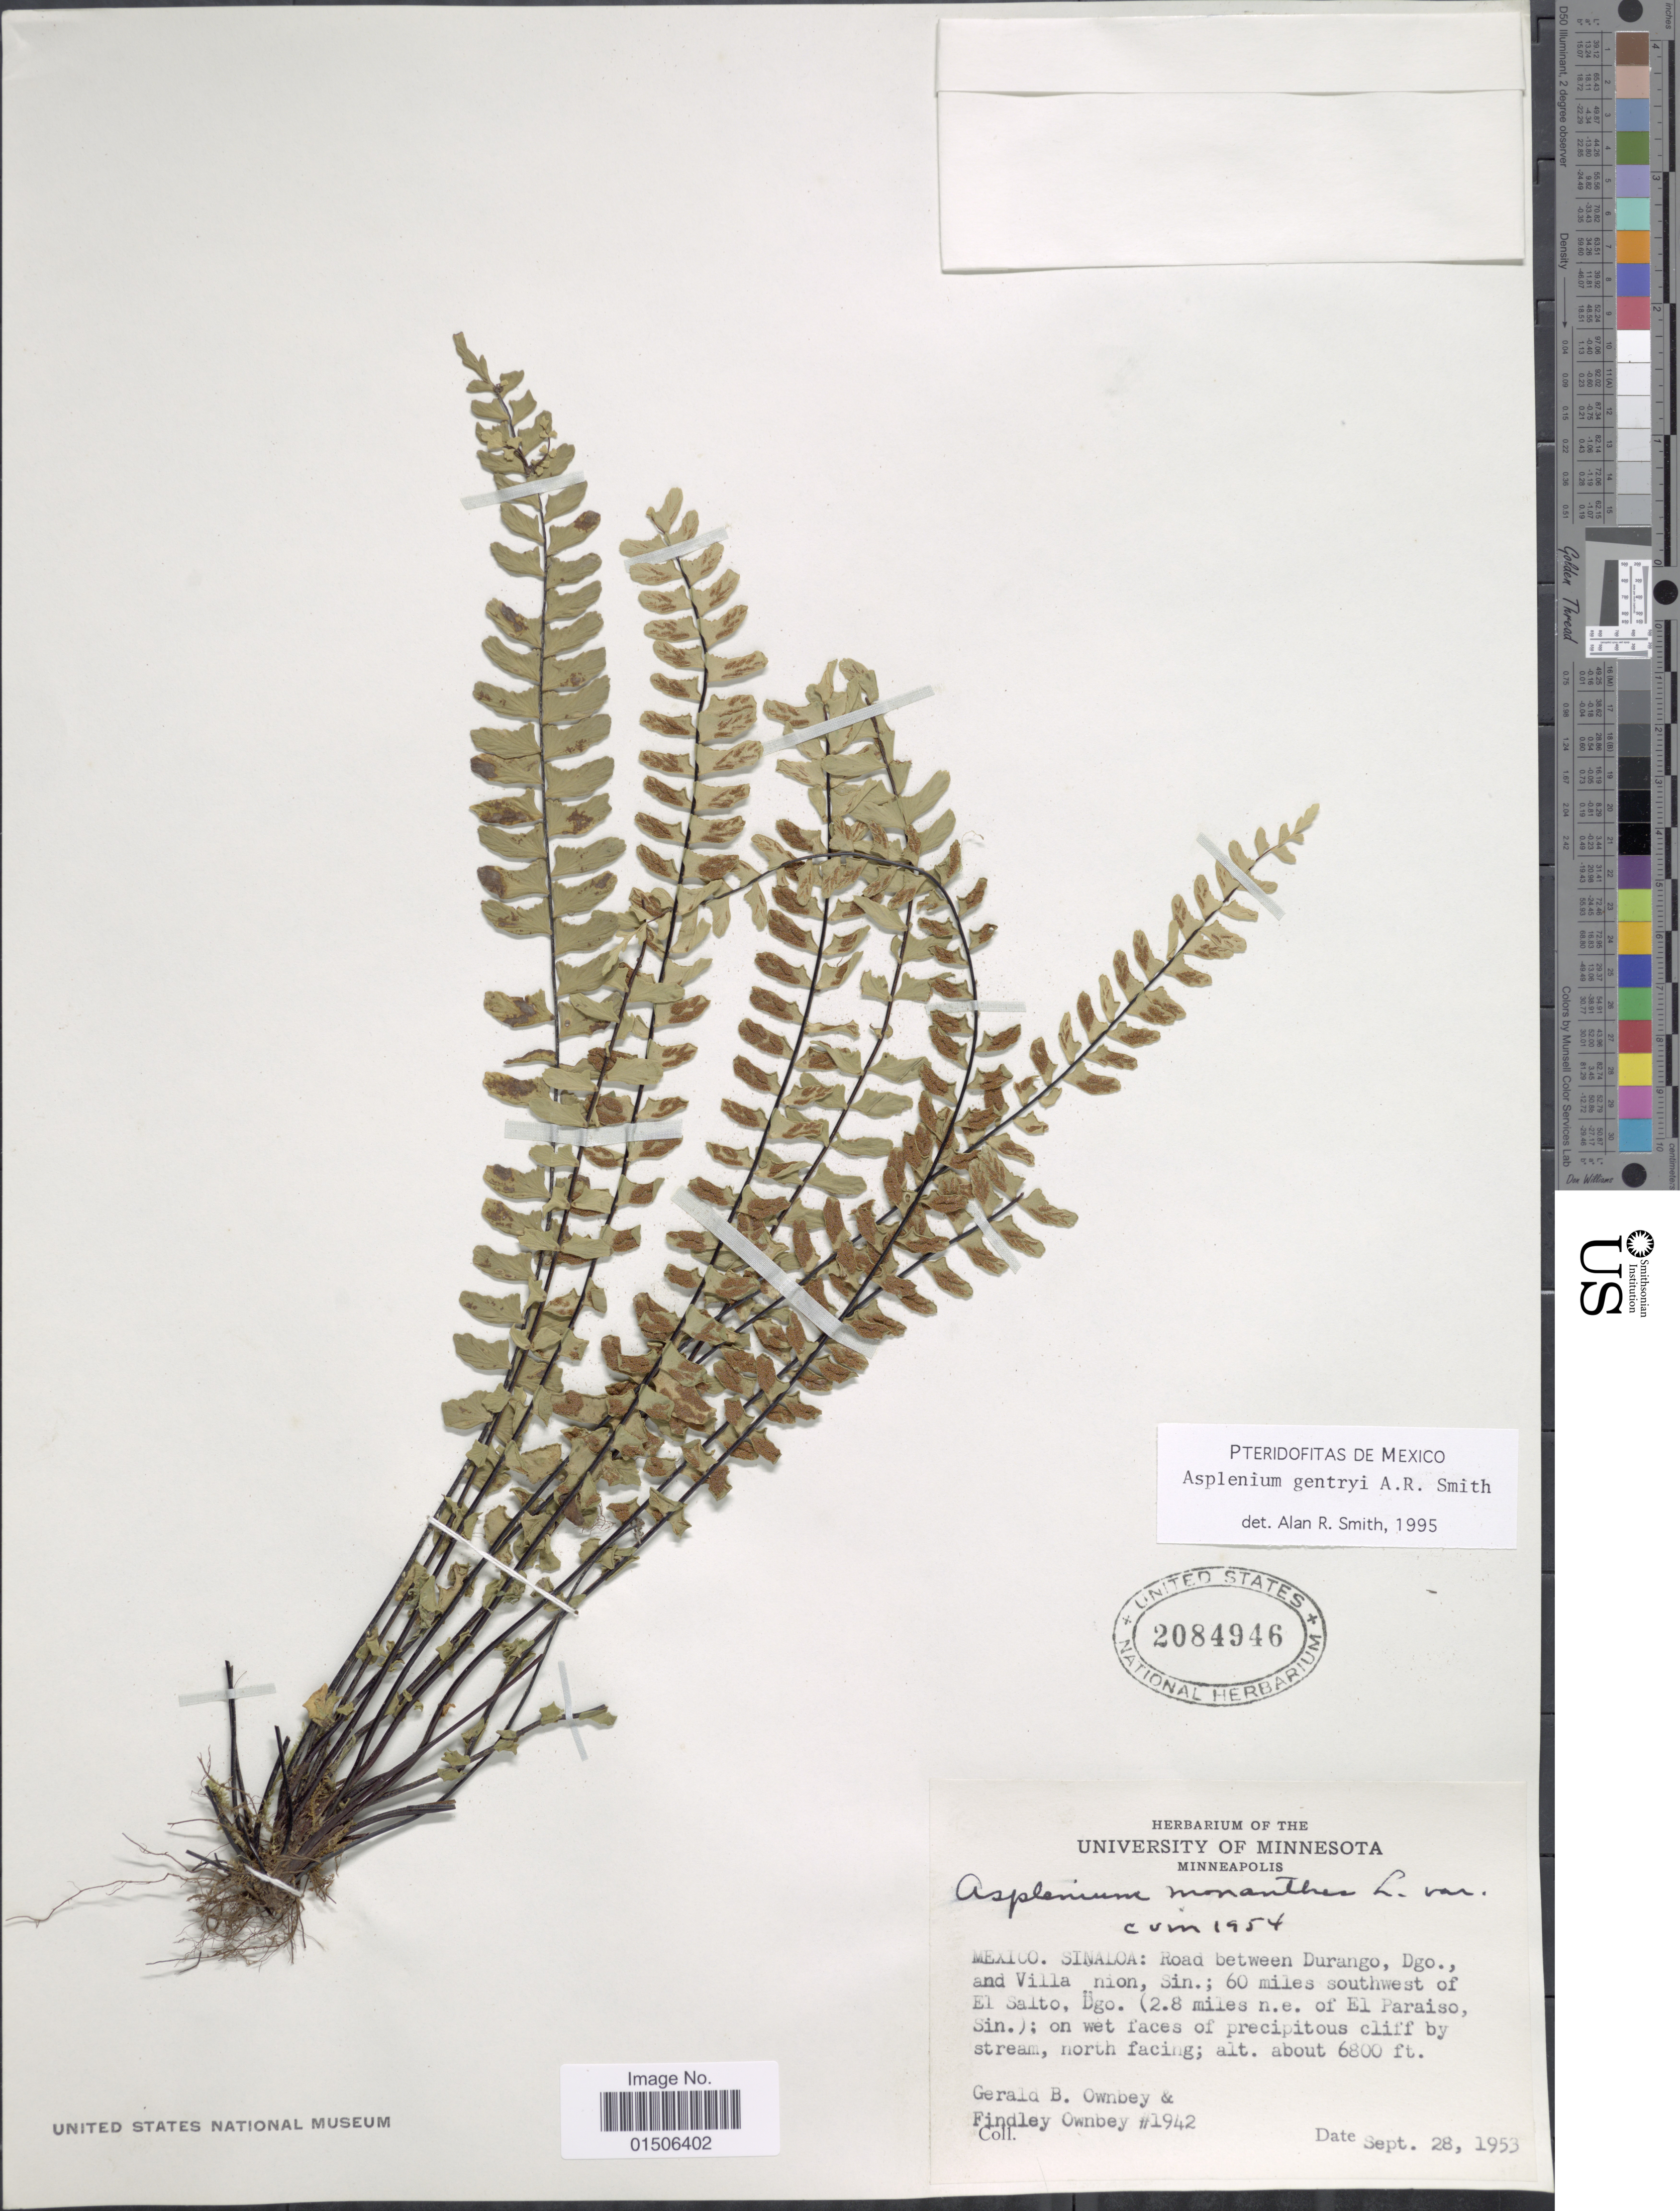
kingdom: Plantae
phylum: Tracheophyta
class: Polypodiopsida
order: Polypodiales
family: Aspleniaceae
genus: Asplenium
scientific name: Asplenium gentryi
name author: A.R. Sm.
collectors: G. B. Ownbey & F. Ownbey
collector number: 1942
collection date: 1953-09-28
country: Mexico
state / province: Sinaloa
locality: Road between Durango, Dgo., and Villa nion, Sin.; 60 miles southwest of El Salto, Dho (2.8 miles n.e. of El Paraiso, Sin)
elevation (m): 2073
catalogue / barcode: US 2084946